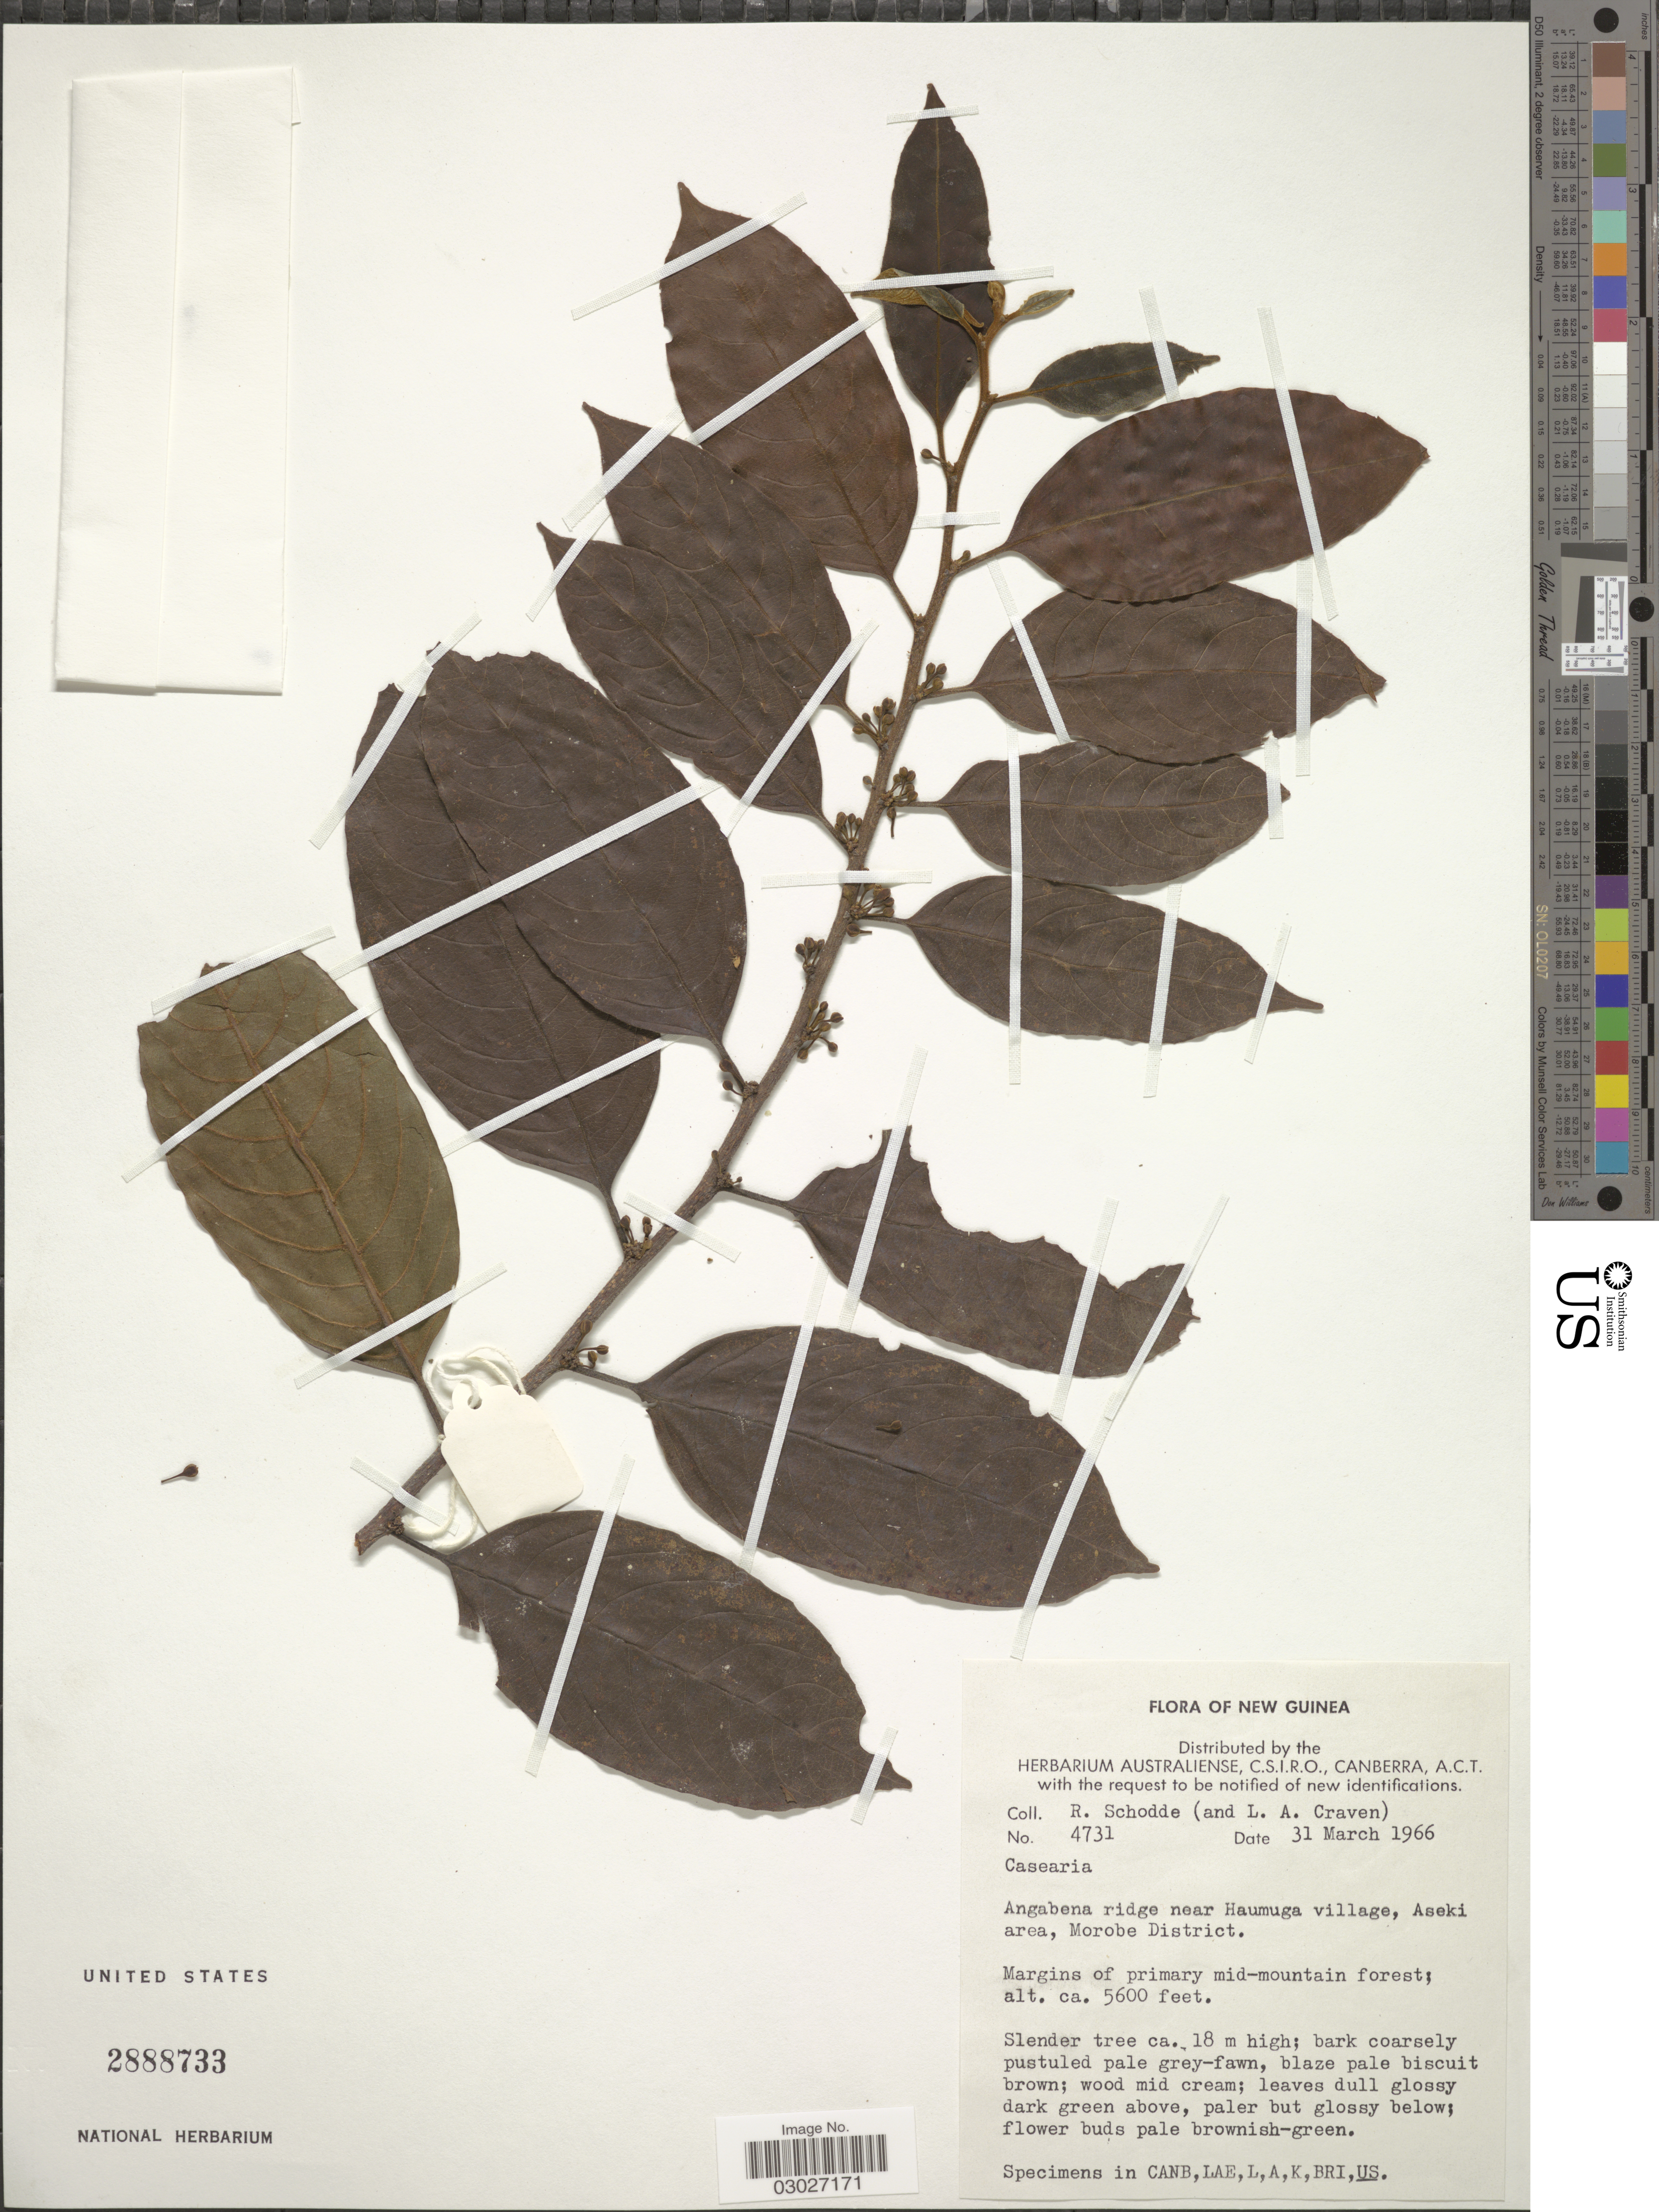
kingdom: Plantae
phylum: Tracheophyta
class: Magnoliopsida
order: Malpighiales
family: Salicaceae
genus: Casearia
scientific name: Casearia sp.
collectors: R. Schodde & L. A. Craven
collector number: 4731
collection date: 1966-03-31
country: Papua New Guinea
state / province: Morobe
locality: New Guinea, Angabena ridge near Haumuga village, Aseki area, Morobe District.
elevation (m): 1707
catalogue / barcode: US 2888733